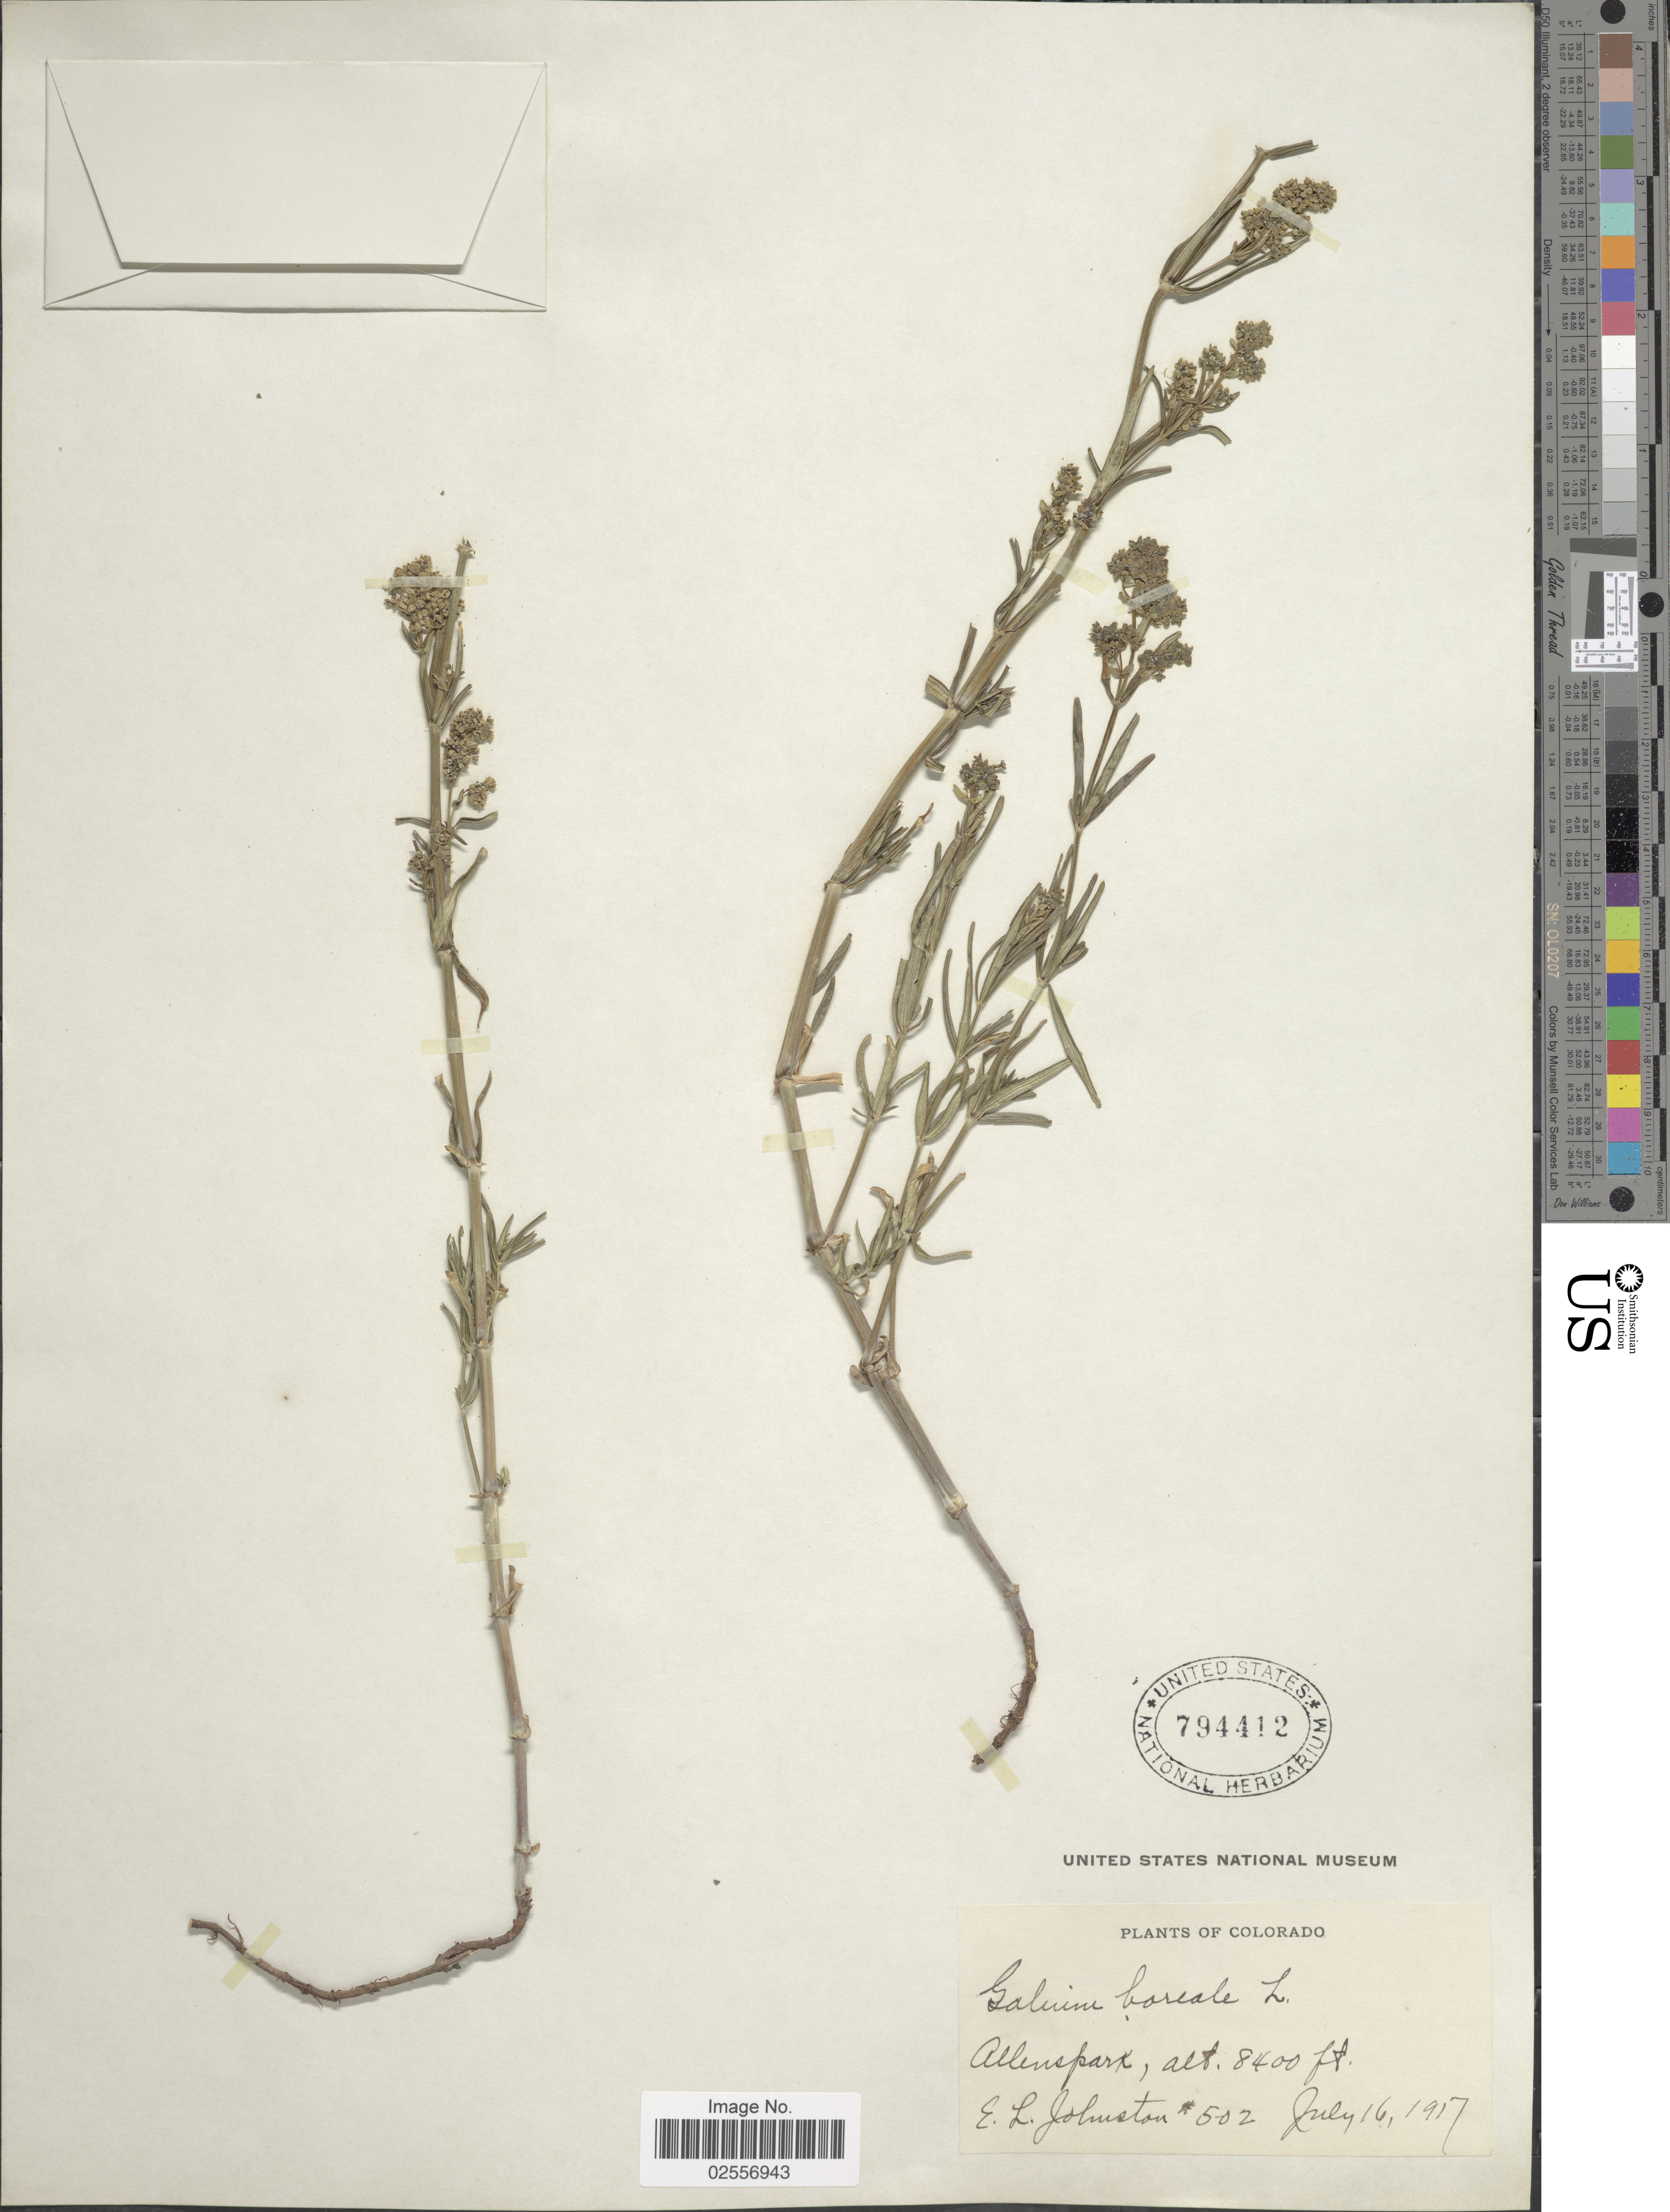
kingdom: Plantae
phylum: Tracheophyta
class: Magnoliopsida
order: Gentianales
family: Rubiaceae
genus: Galium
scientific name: Galium boreale L.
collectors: E. L. Johnston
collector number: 502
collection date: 1917-07-16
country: United States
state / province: Colorado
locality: Allenspark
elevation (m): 2560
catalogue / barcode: US 794412